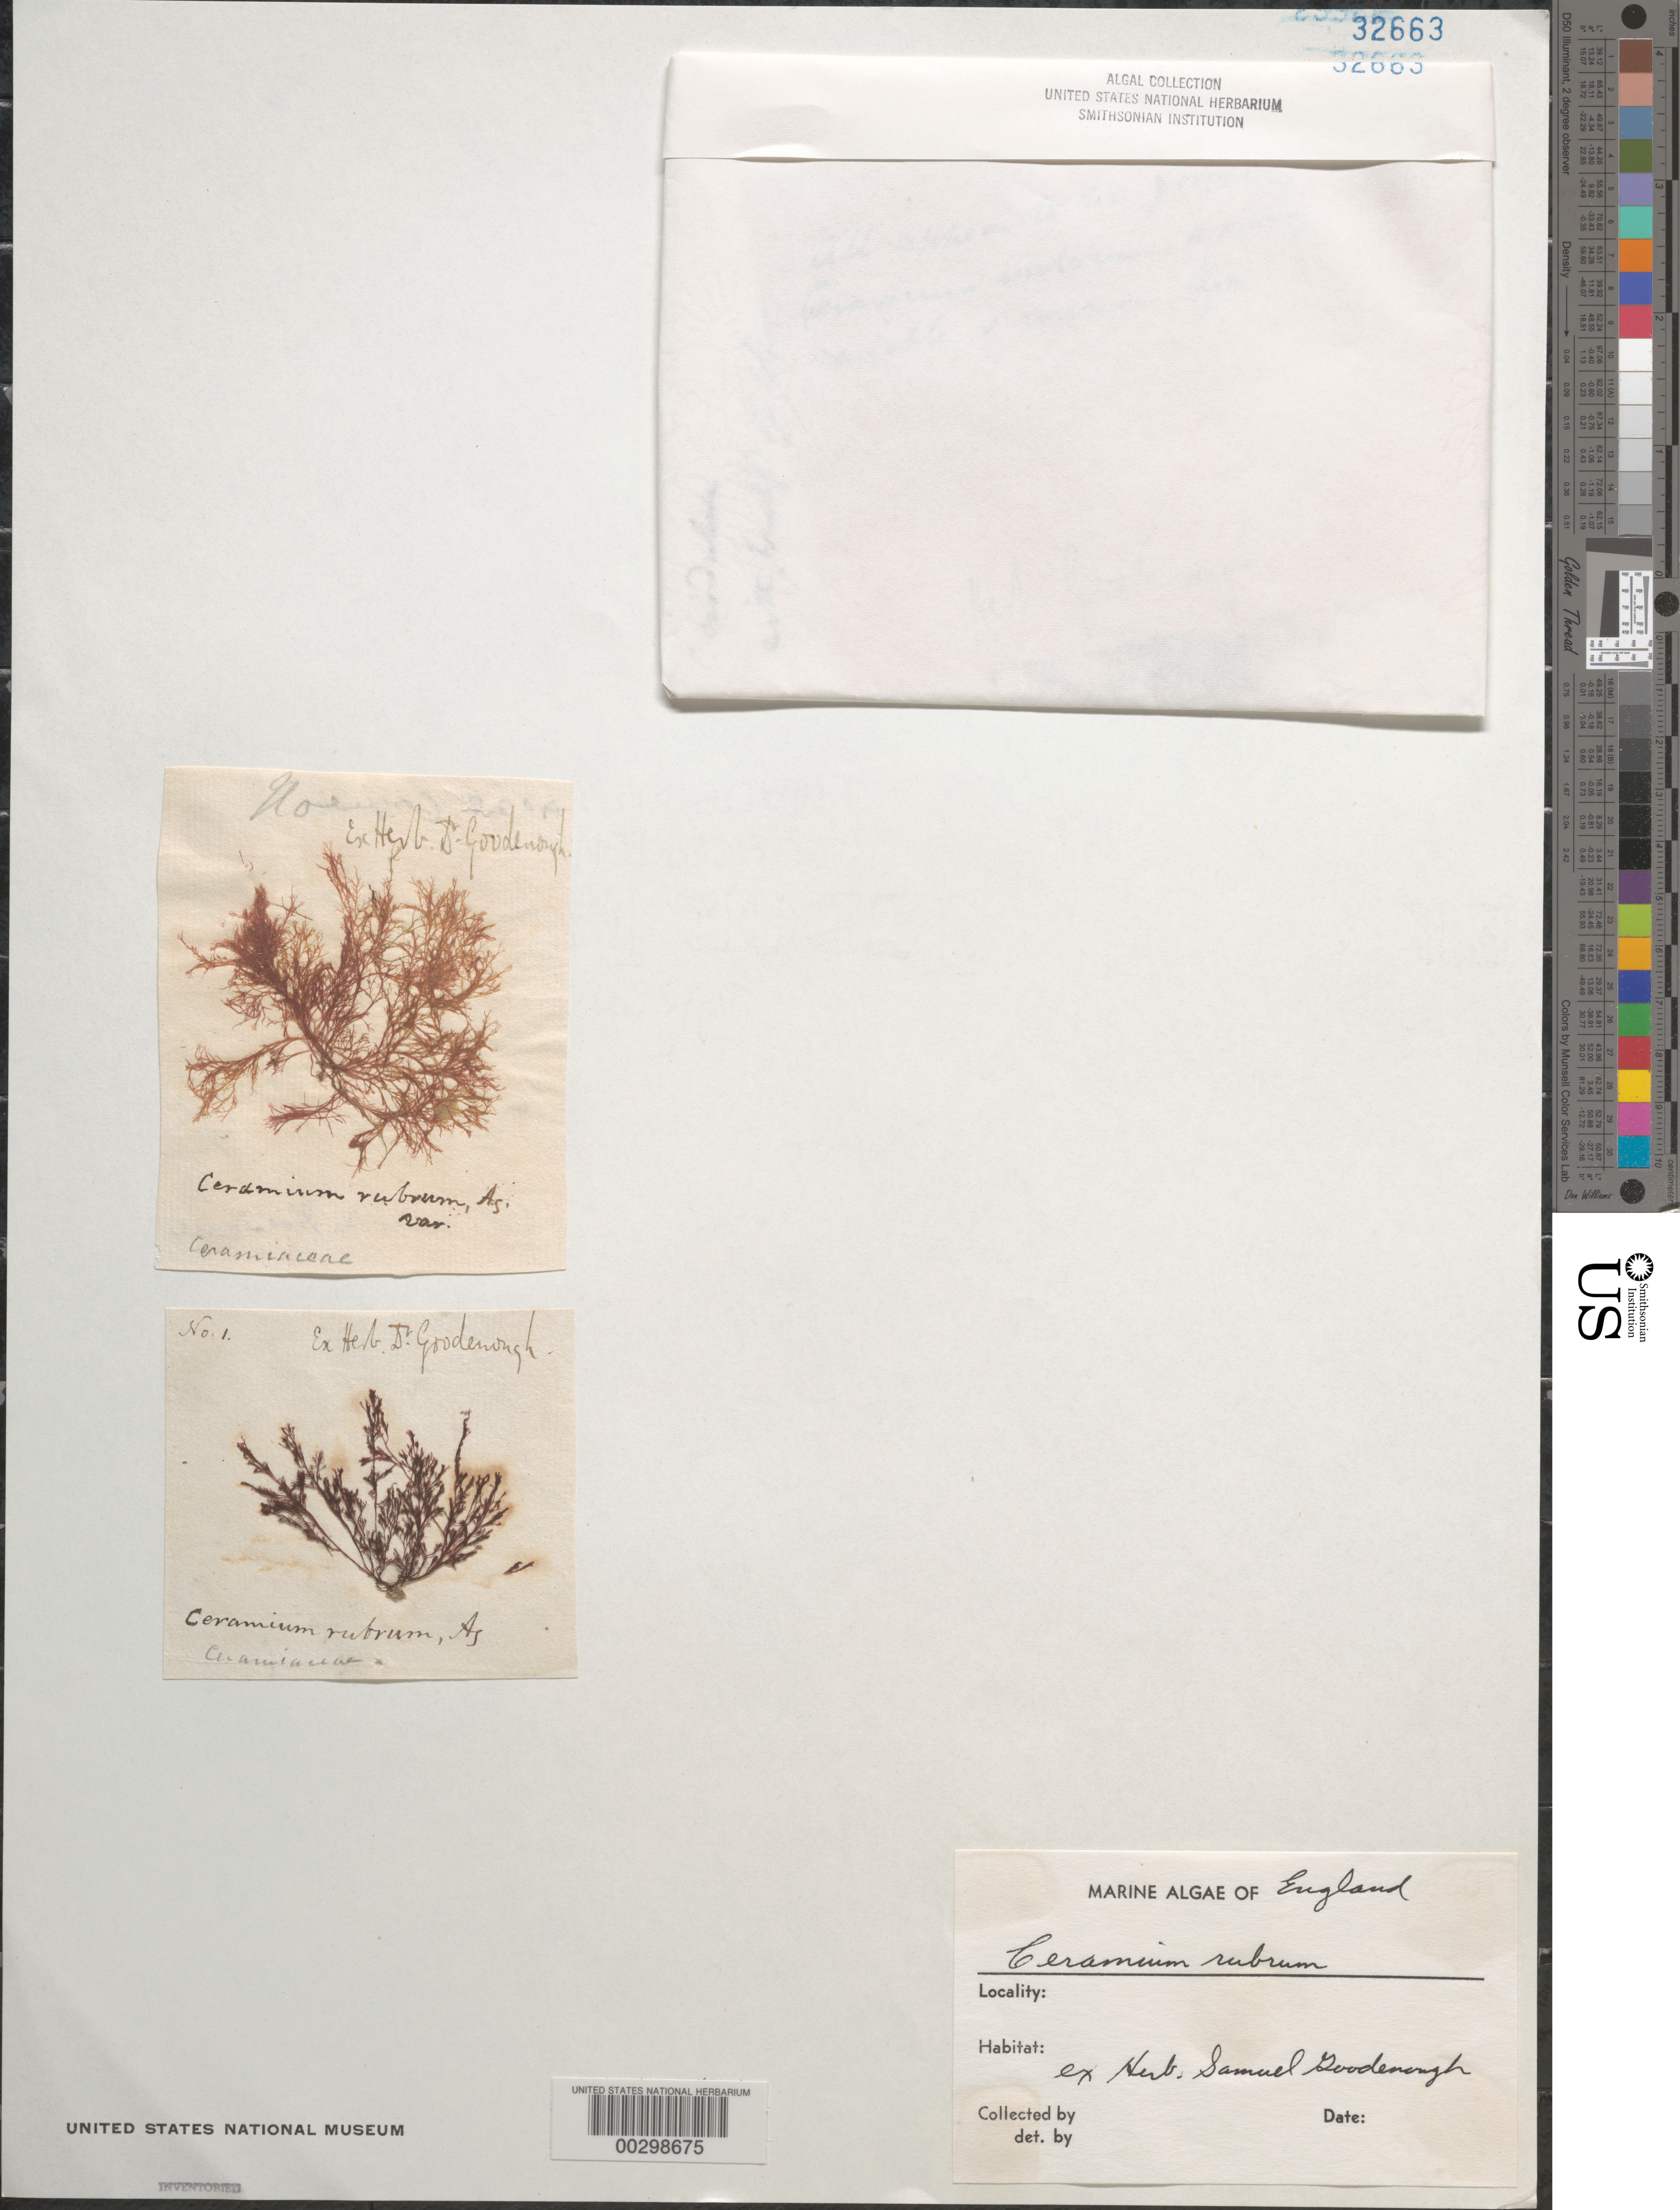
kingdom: Plantae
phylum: Rhodophyta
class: Florideophyceae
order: Ceramiales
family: Ceramiaceae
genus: Ceramium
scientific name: Ceramium rubrum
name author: C. Agardh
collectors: S. Goodenough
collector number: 1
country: United Kingdom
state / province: England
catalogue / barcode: US 32663